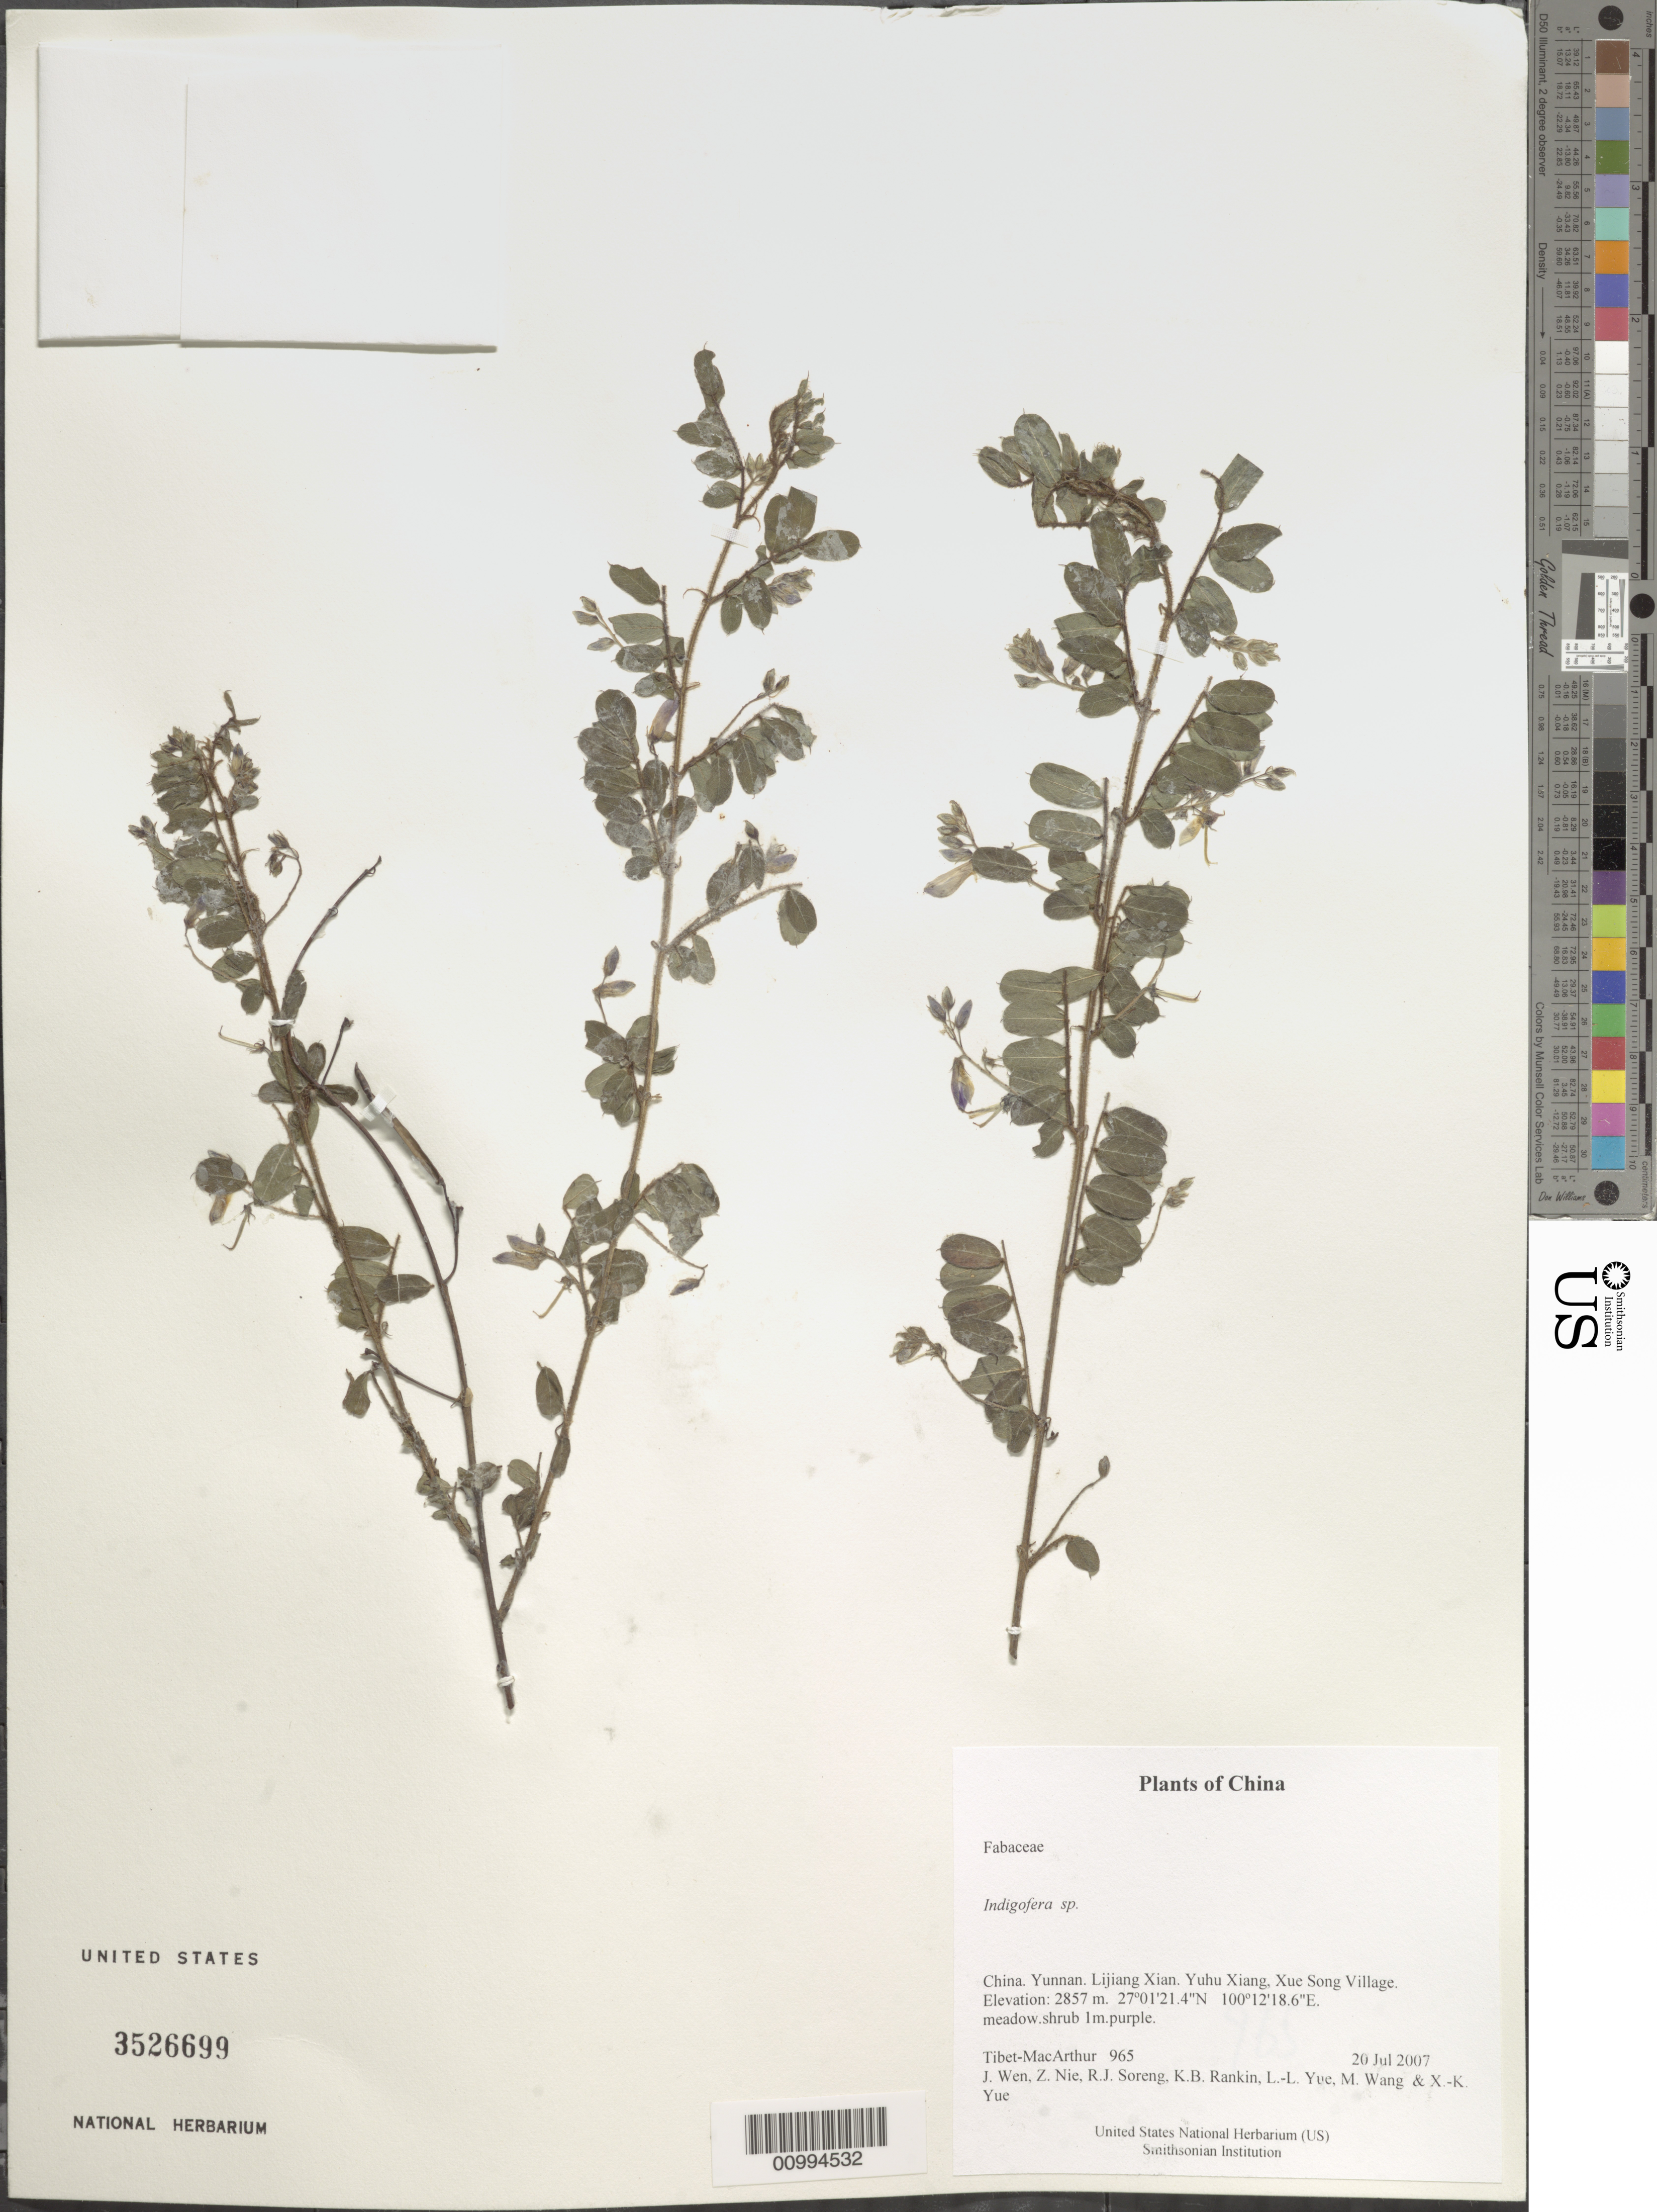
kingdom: Plantae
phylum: Tracheophyta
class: Magnoliopsida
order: Fabales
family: Fabaceae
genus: Indigofera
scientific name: Indigofera sp.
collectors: Tibet-MacArthur, J. Wen, Z. Nie, R. J. Soreng, K. Rankin, L. Yue, M. Wang & X. Yue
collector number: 965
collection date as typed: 20 Jul 2007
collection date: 2007-07-20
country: China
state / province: Yunnan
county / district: Lijiang Xian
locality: Yuhu Xiang, Xue Song Village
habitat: meadow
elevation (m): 2857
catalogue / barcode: US 3526699